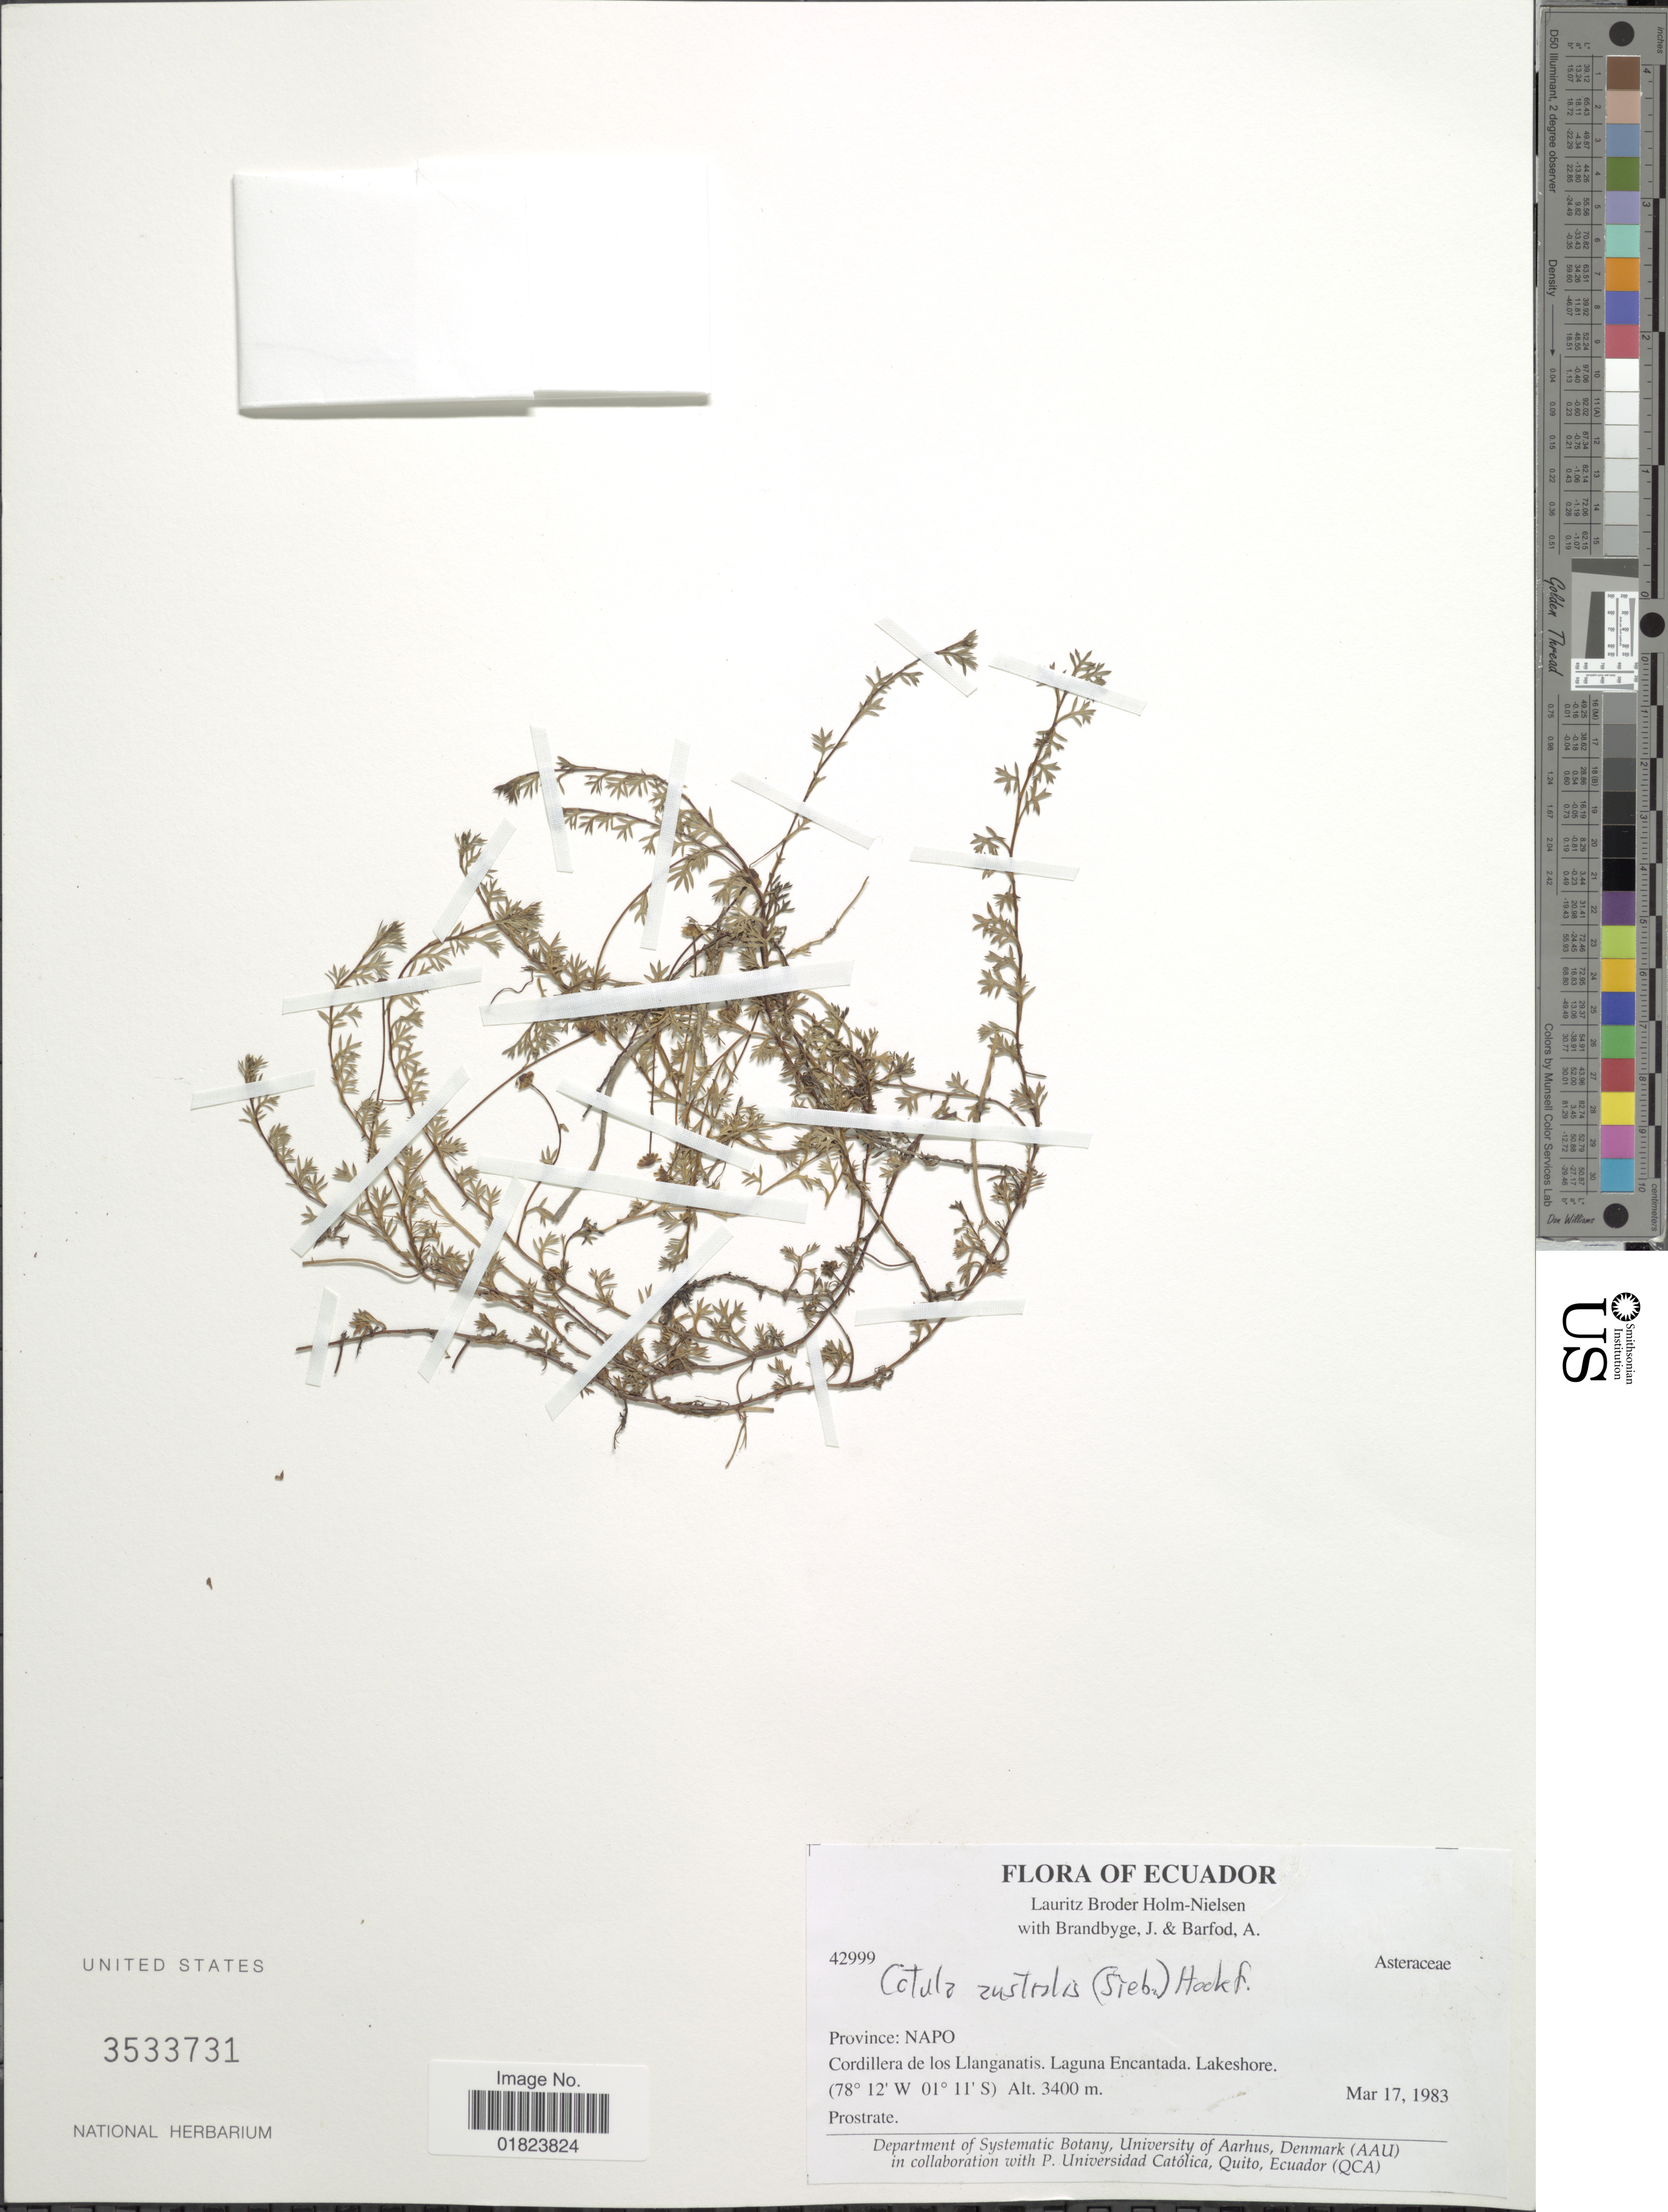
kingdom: Plantae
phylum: Tracheophyta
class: Magnoliopsida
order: Asterales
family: Asteraceae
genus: Cotula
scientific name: Cotula australis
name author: (Sieber ex Spreng.) Hook. f.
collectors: L. B. Holm-Nielsen, J. Brandbyge & A. Barfod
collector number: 42999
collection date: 1983-03-17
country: Ecuador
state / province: Napo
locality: Cordillera de los Llanganatis, Laguna Encantada, Lakeshore.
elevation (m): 3400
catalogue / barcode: US 3533731